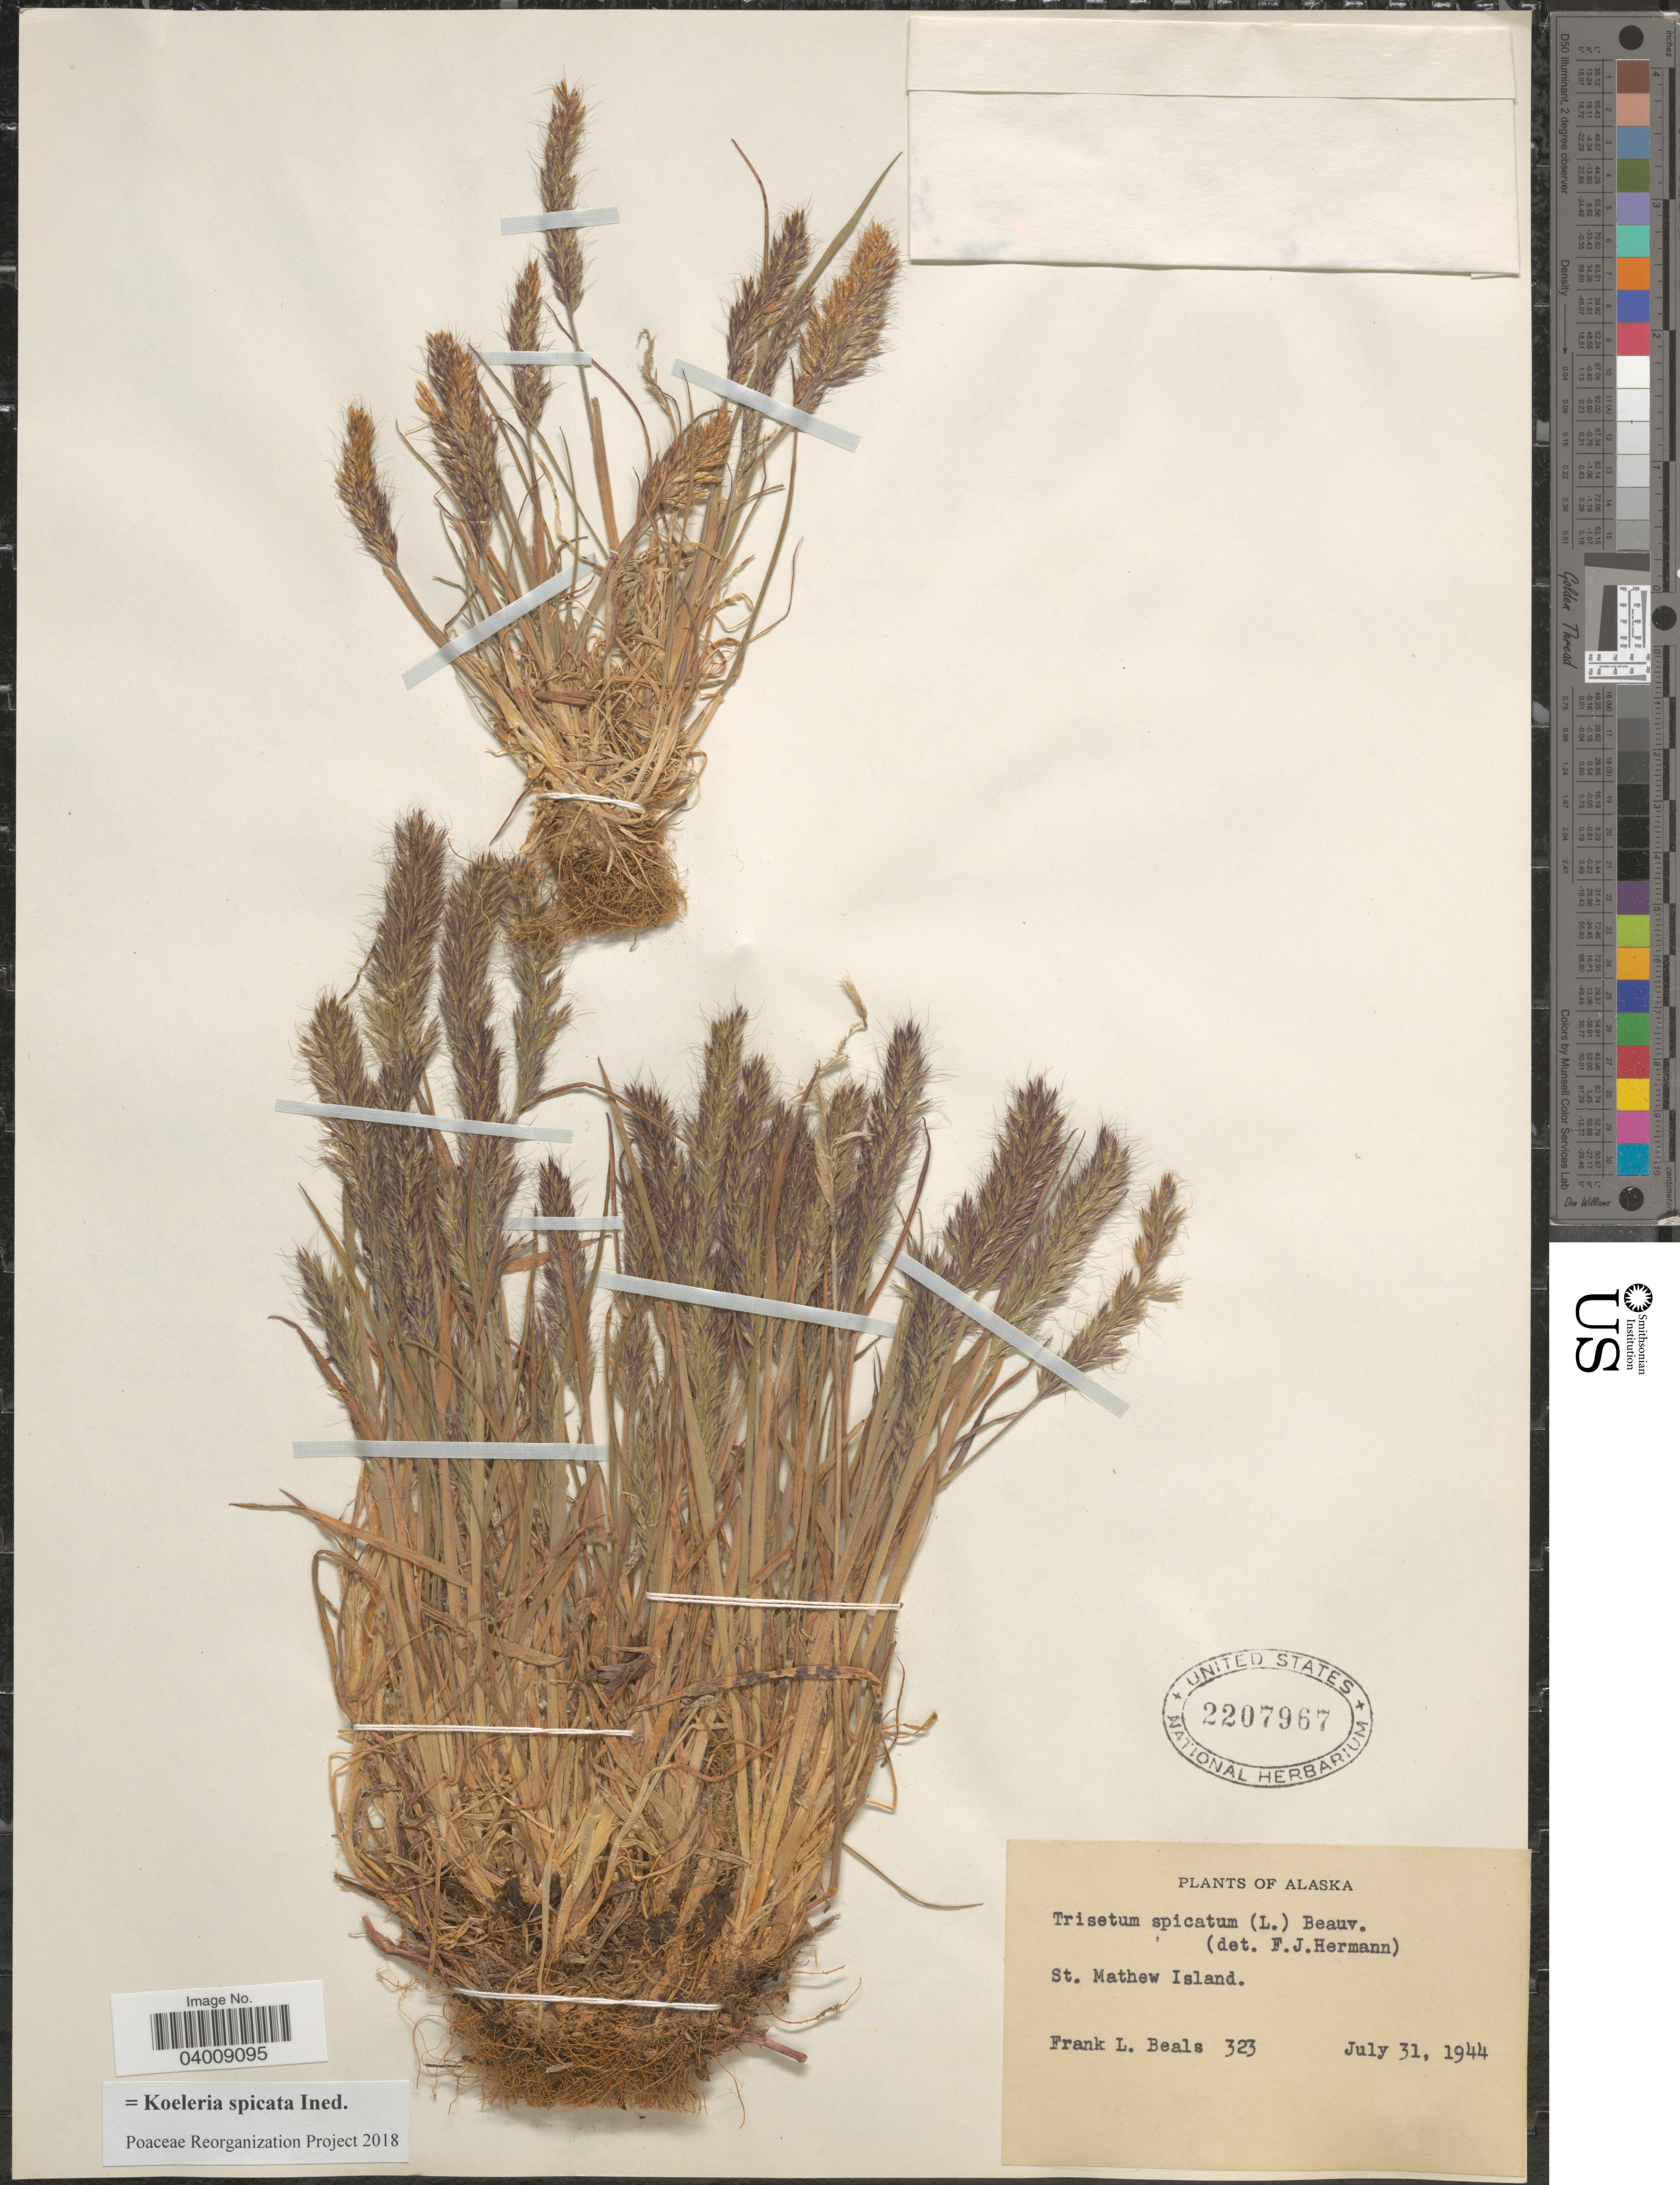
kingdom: Plantae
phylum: Tracheophyta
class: Liliopsida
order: Poales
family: Poaceae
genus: Koeleria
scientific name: Koeleria spicata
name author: (L.) Barberá et al.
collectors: F. Beals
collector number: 323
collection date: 1944-07-31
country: United States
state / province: Alaska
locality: St. Mathew Island.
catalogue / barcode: US 2207967